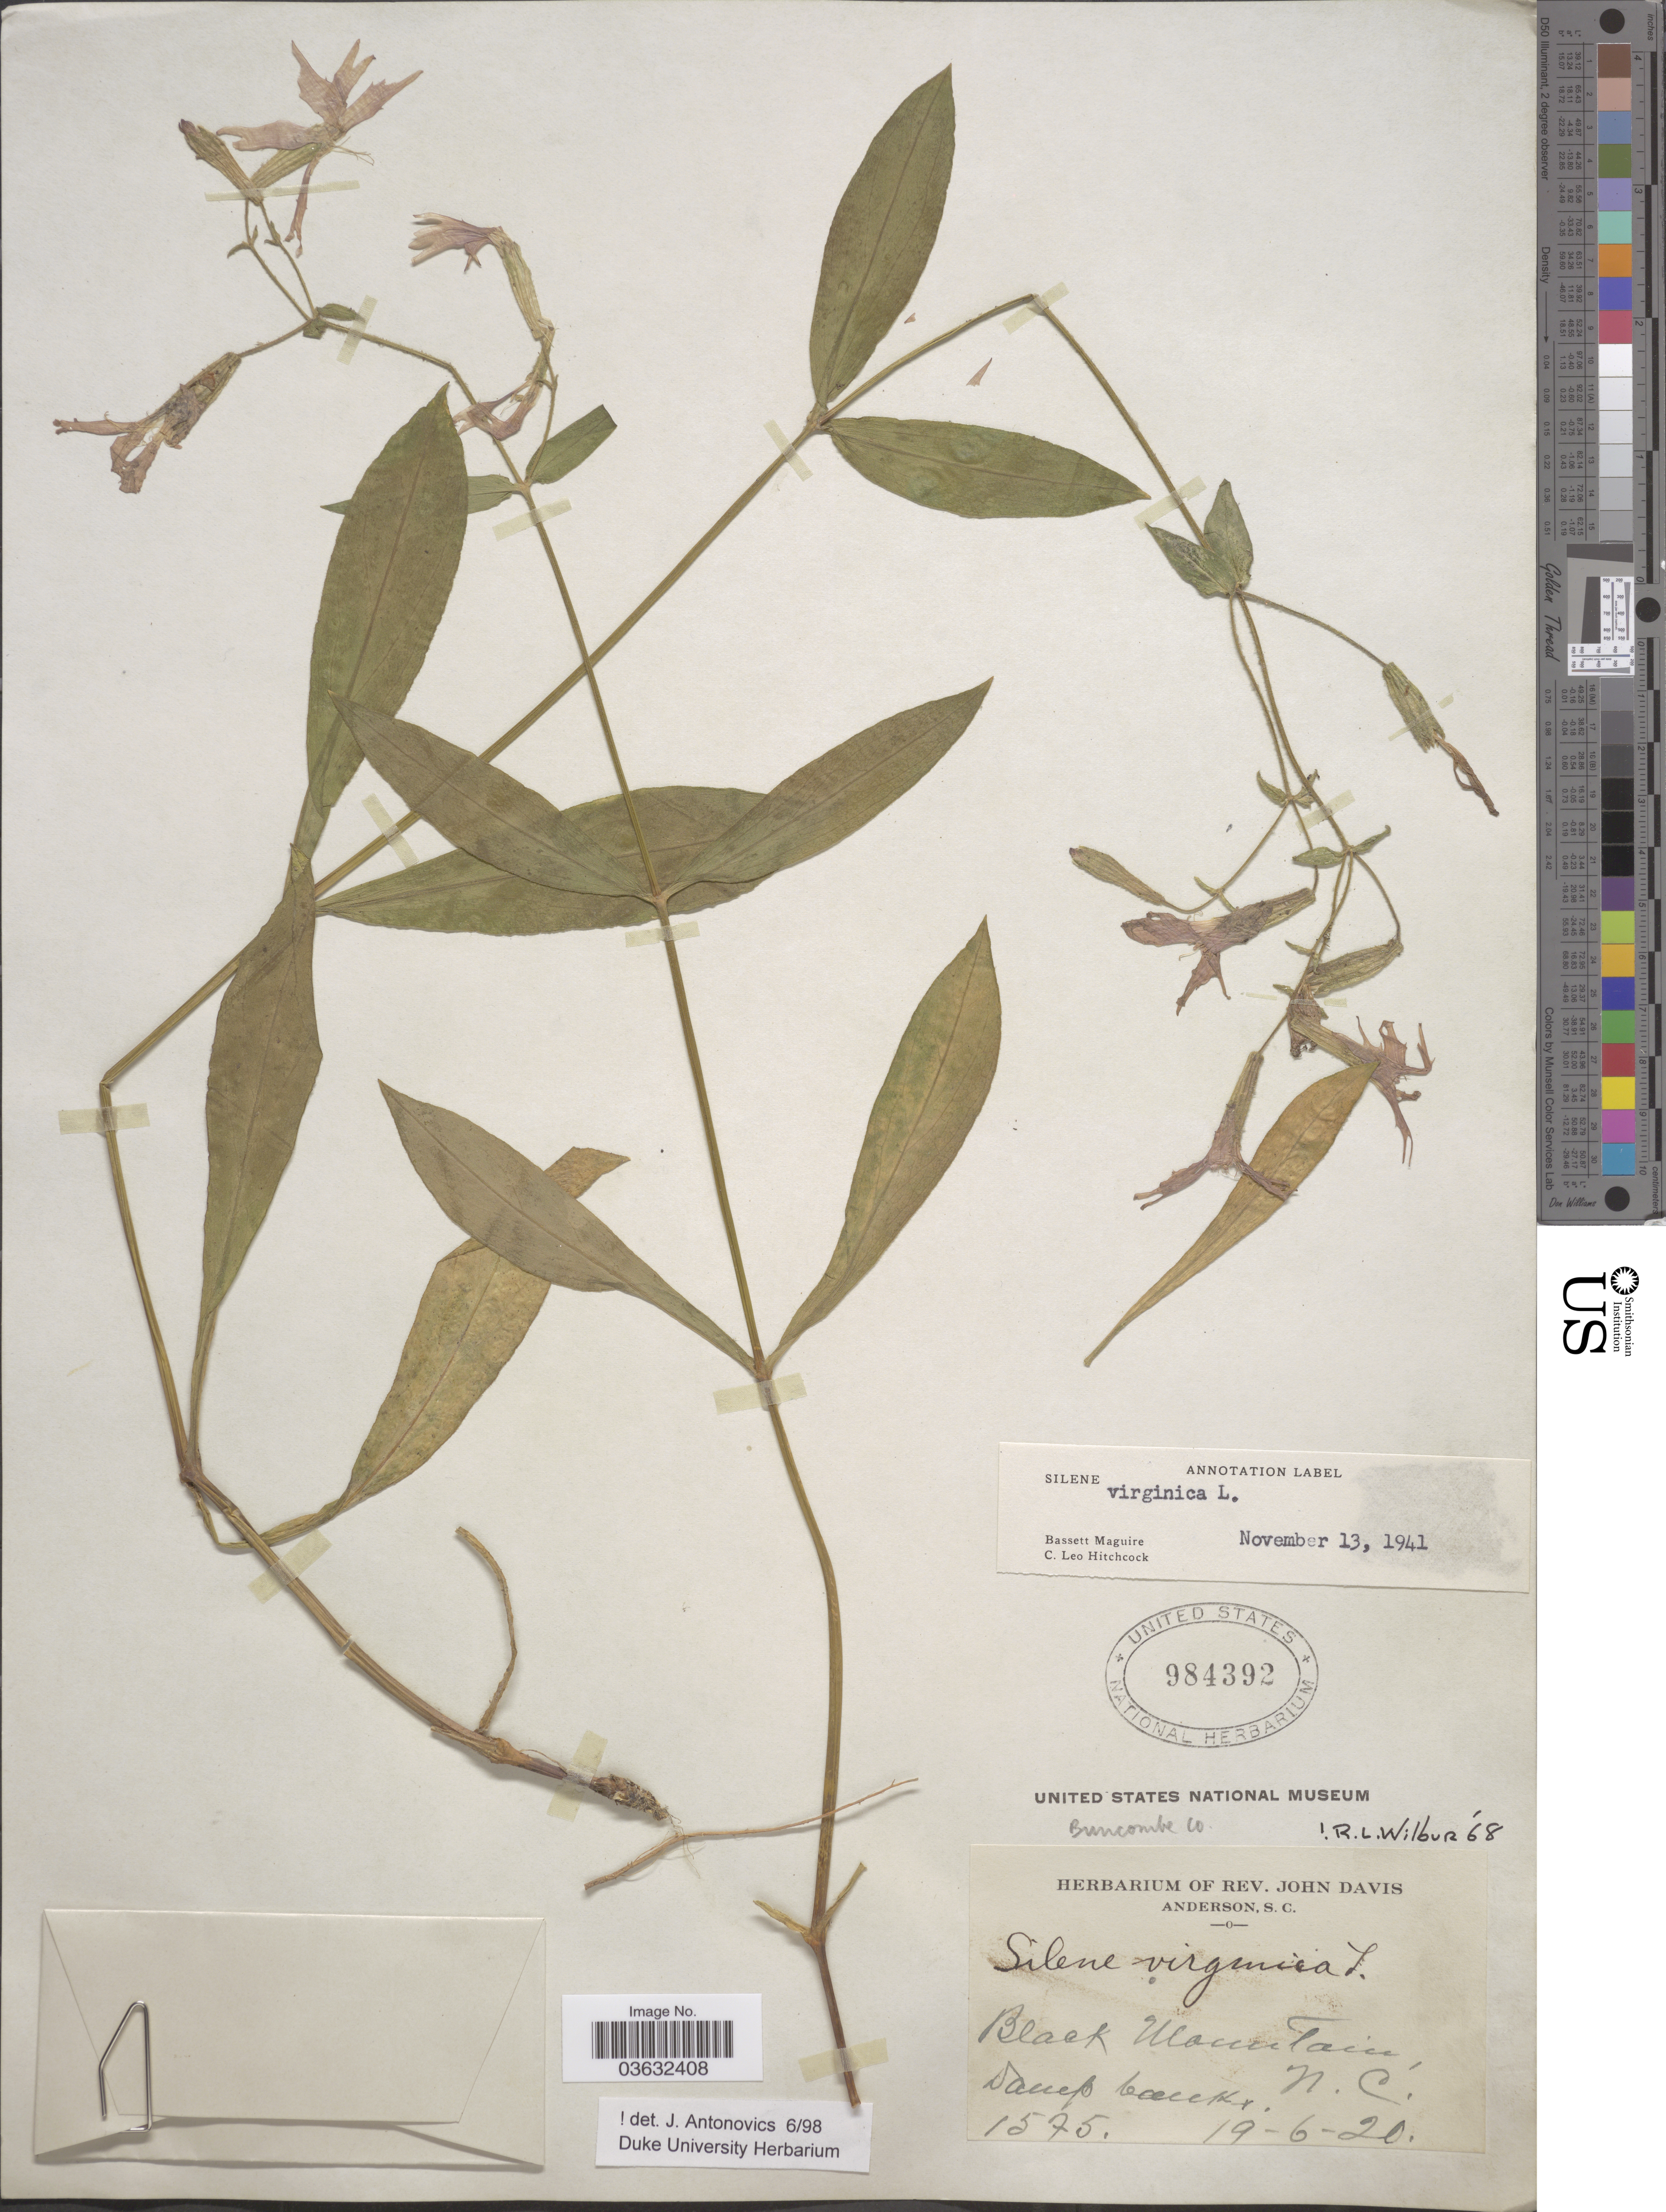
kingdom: Plantae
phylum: Tracheophyta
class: Magnoliopsida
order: Caryophyllales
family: Caryophyllaceae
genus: Silene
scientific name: Silene virginica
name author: L.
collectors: ex herb. Rev. John Davis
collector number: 1575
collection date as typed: Transcribed d/m/y: 19/6/20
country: United States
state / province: North Carolina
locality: Buncombe Co. Black Mountain, Damp Creek.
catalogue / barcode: US 984392